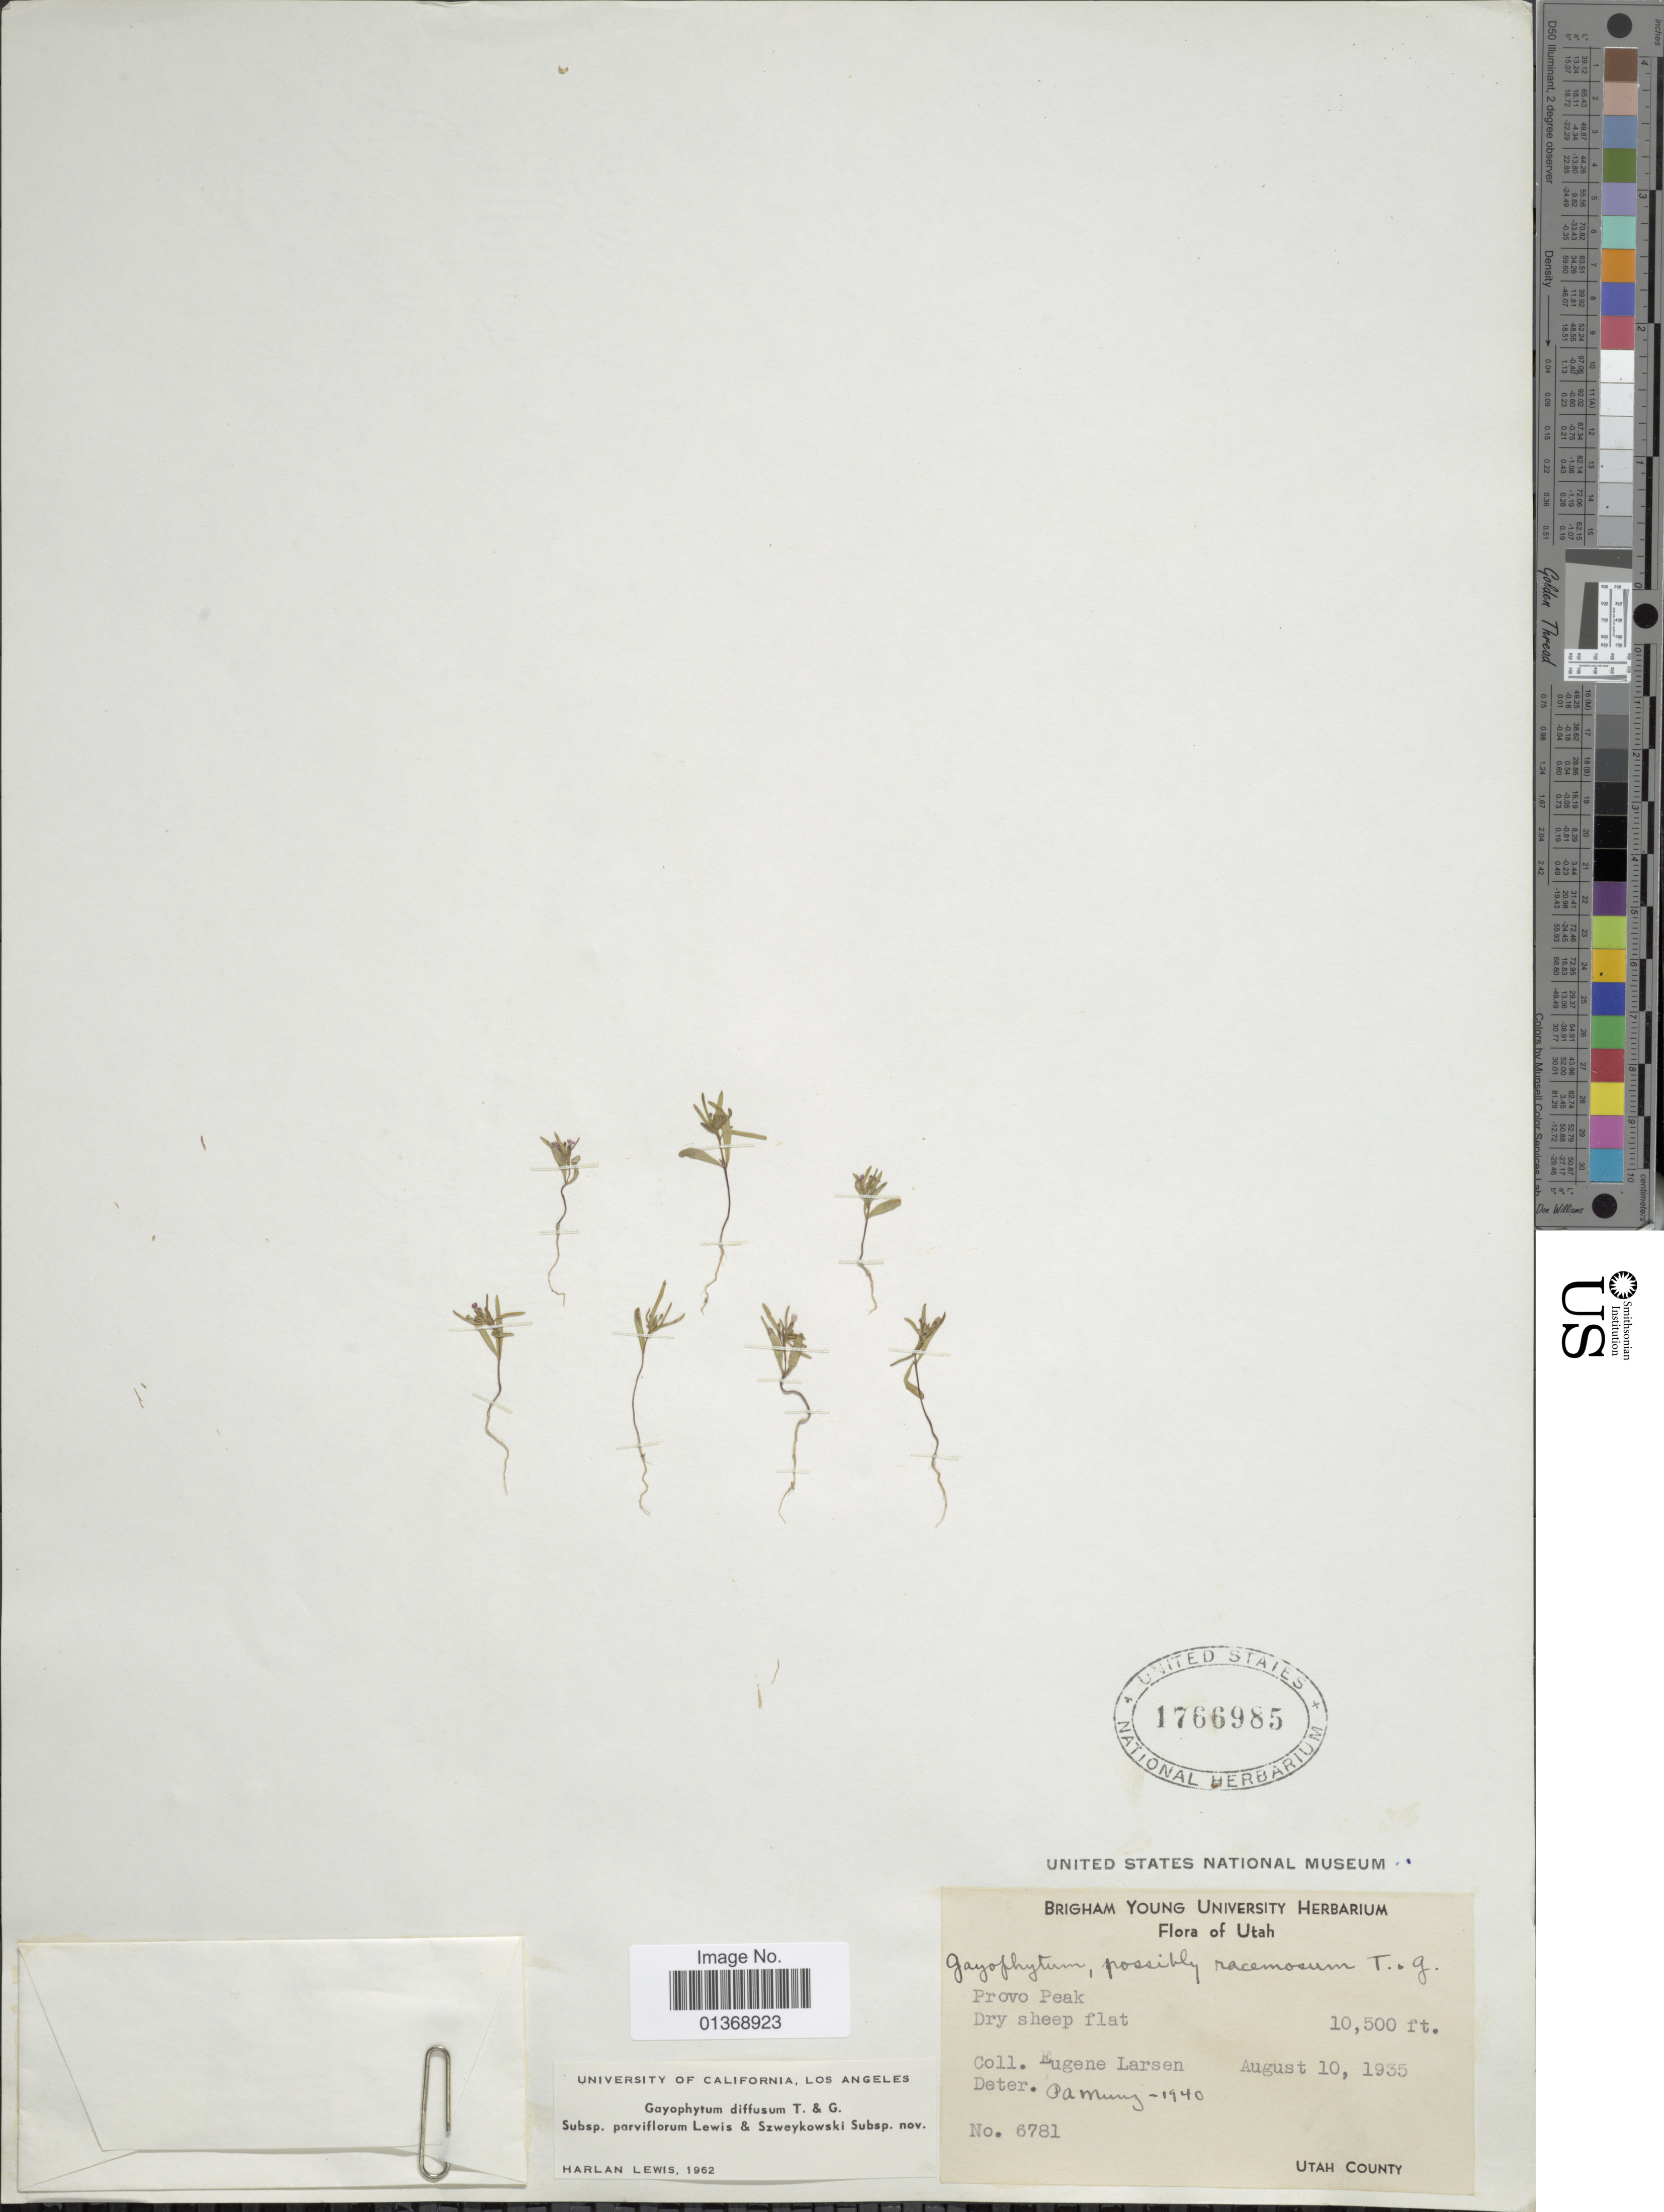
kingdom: Plantae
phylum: Tracheophyta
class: Magnoliopsida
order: Myrtales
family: Onagraceae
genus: Gayophytum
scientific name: Gayophytum diffusum subsp. parviflorum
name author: F. H. Lewis & Szweyk.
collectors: E. Larsen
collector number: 6781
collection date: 1935-08-10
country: United States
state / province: Utah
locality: Provo Peak, Dry sheep flat, Utah County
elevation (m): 3200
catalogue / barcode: US 1766985